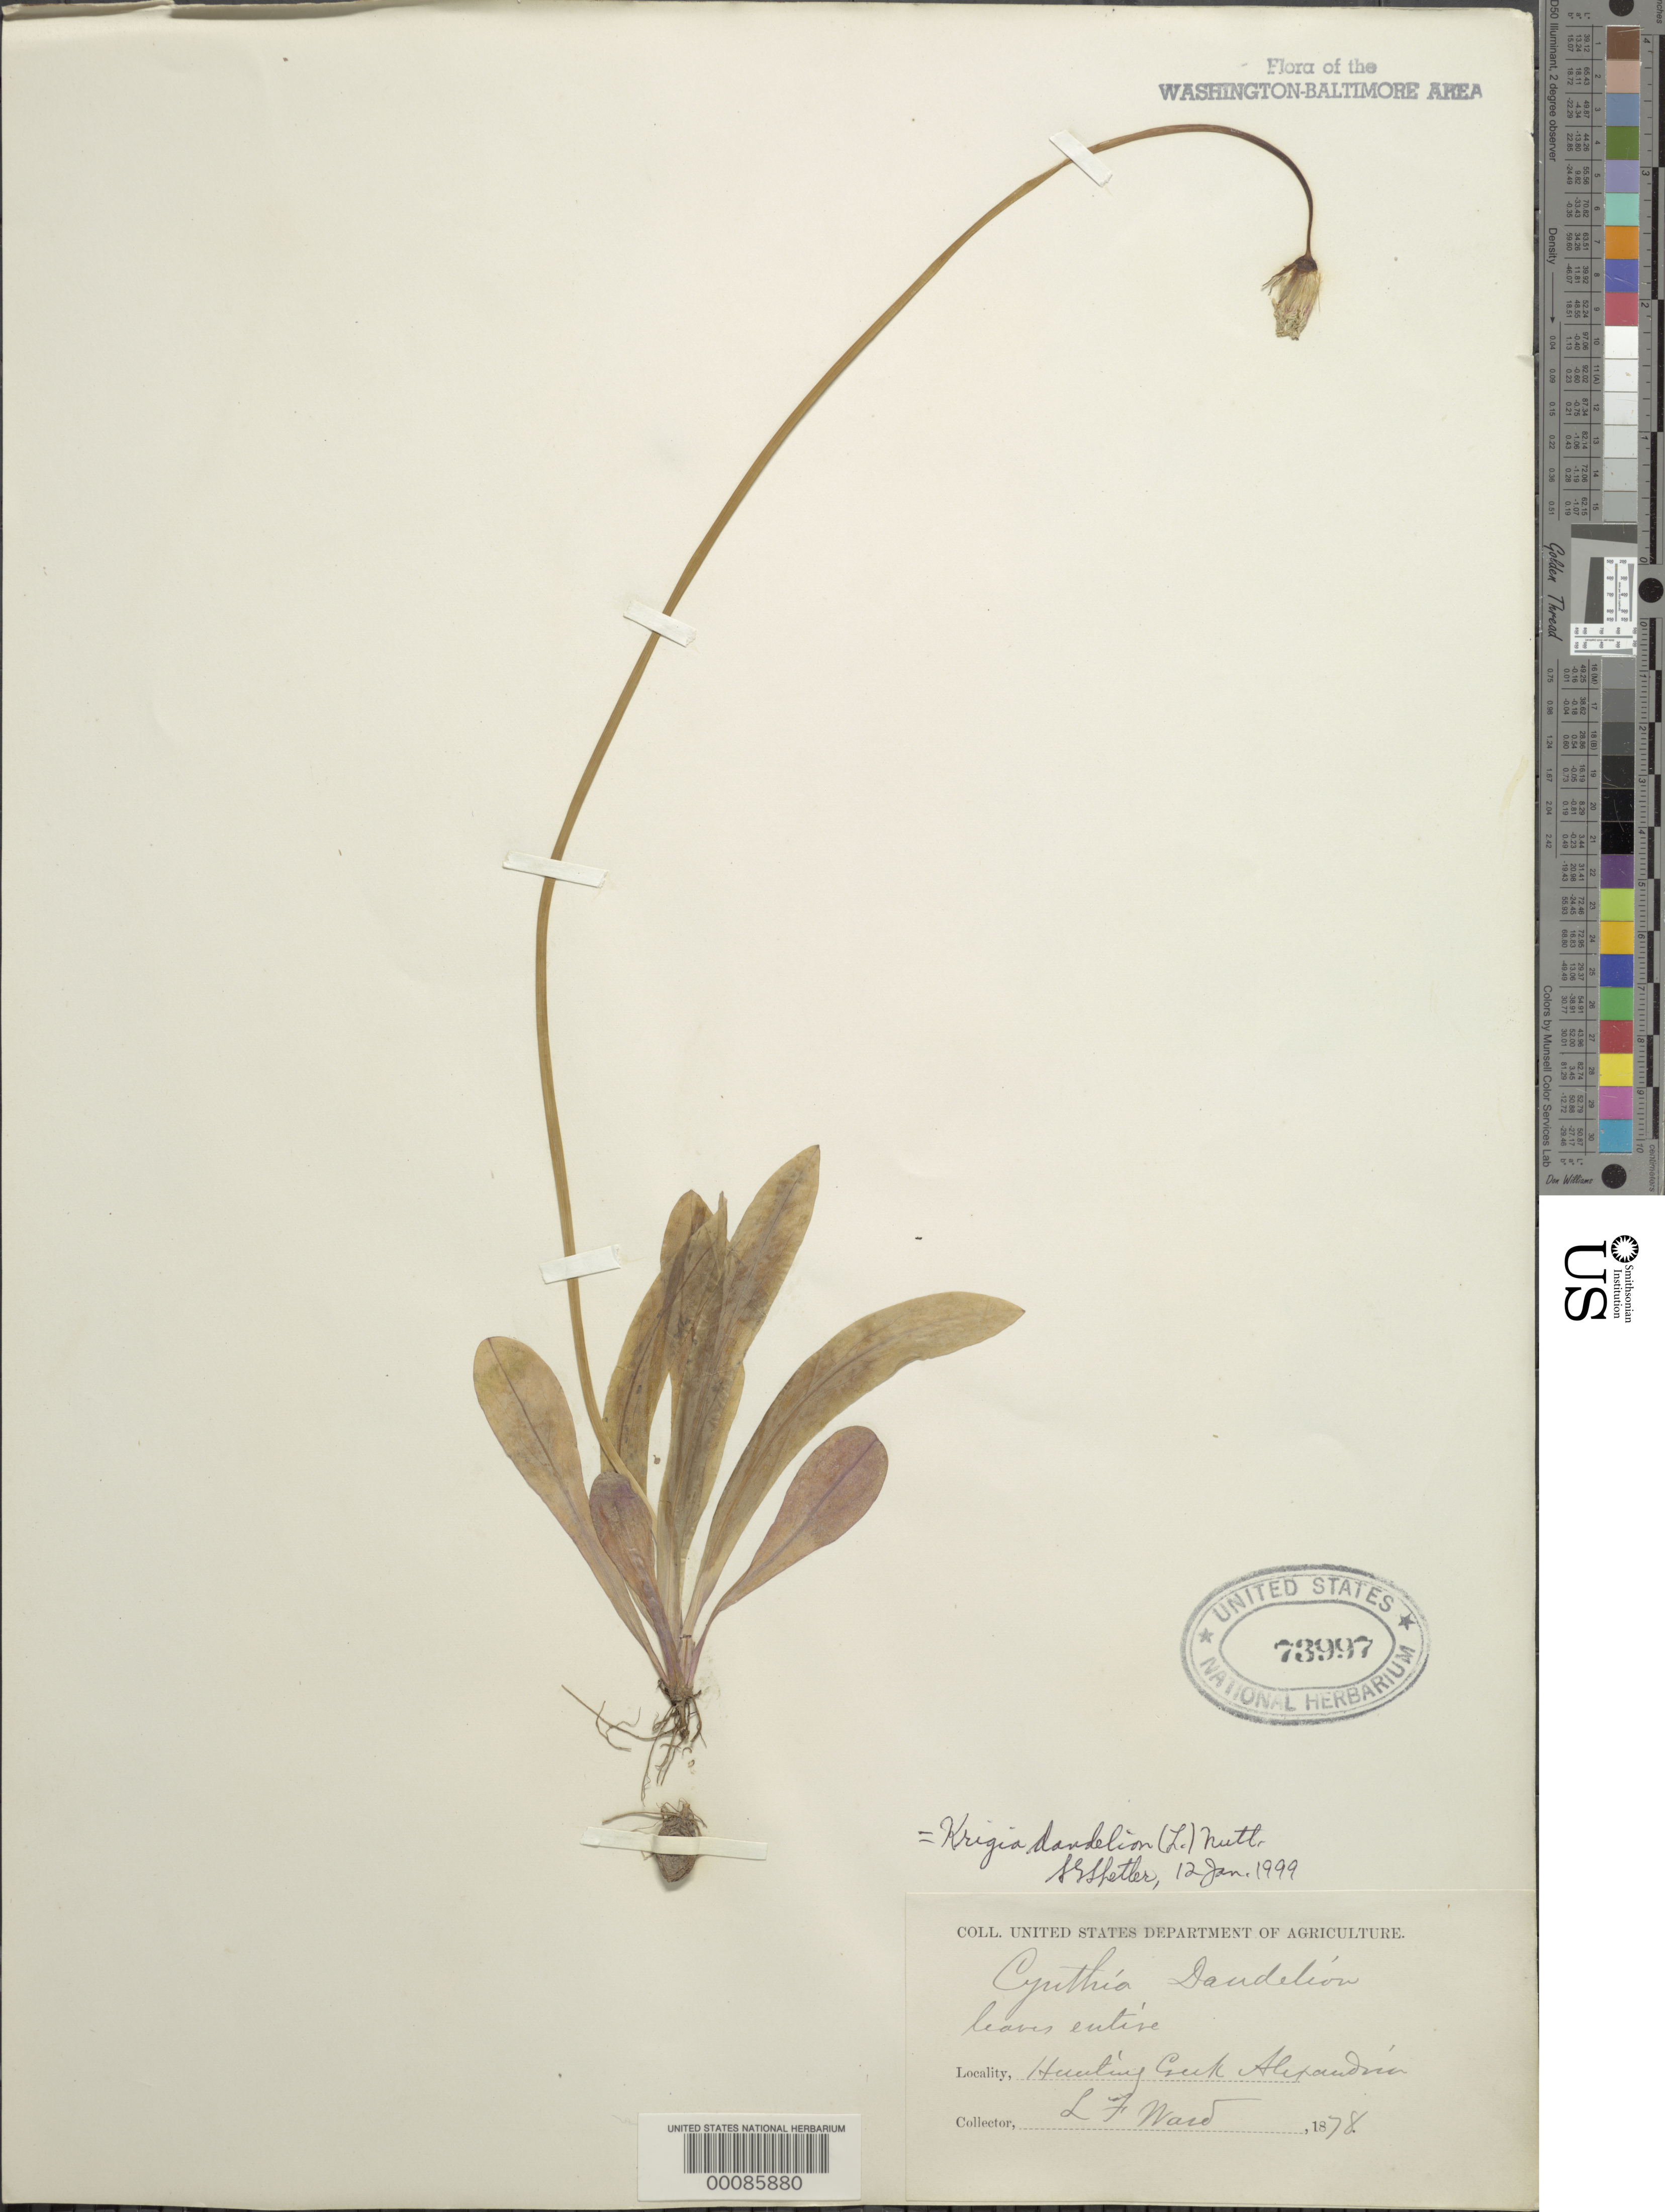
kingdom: Plantae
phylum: Tracheophyta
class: Magnoliopsida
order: Asterales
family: Asteraceae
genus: Krigia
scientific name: Krigia dandelion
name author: (L.) Nutt.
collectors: L. F. Ward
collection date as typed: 1878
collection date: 1878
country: United States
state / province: Virginia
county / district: Fairfax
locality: Hunting Creek Alexandria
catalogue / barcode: US 73997